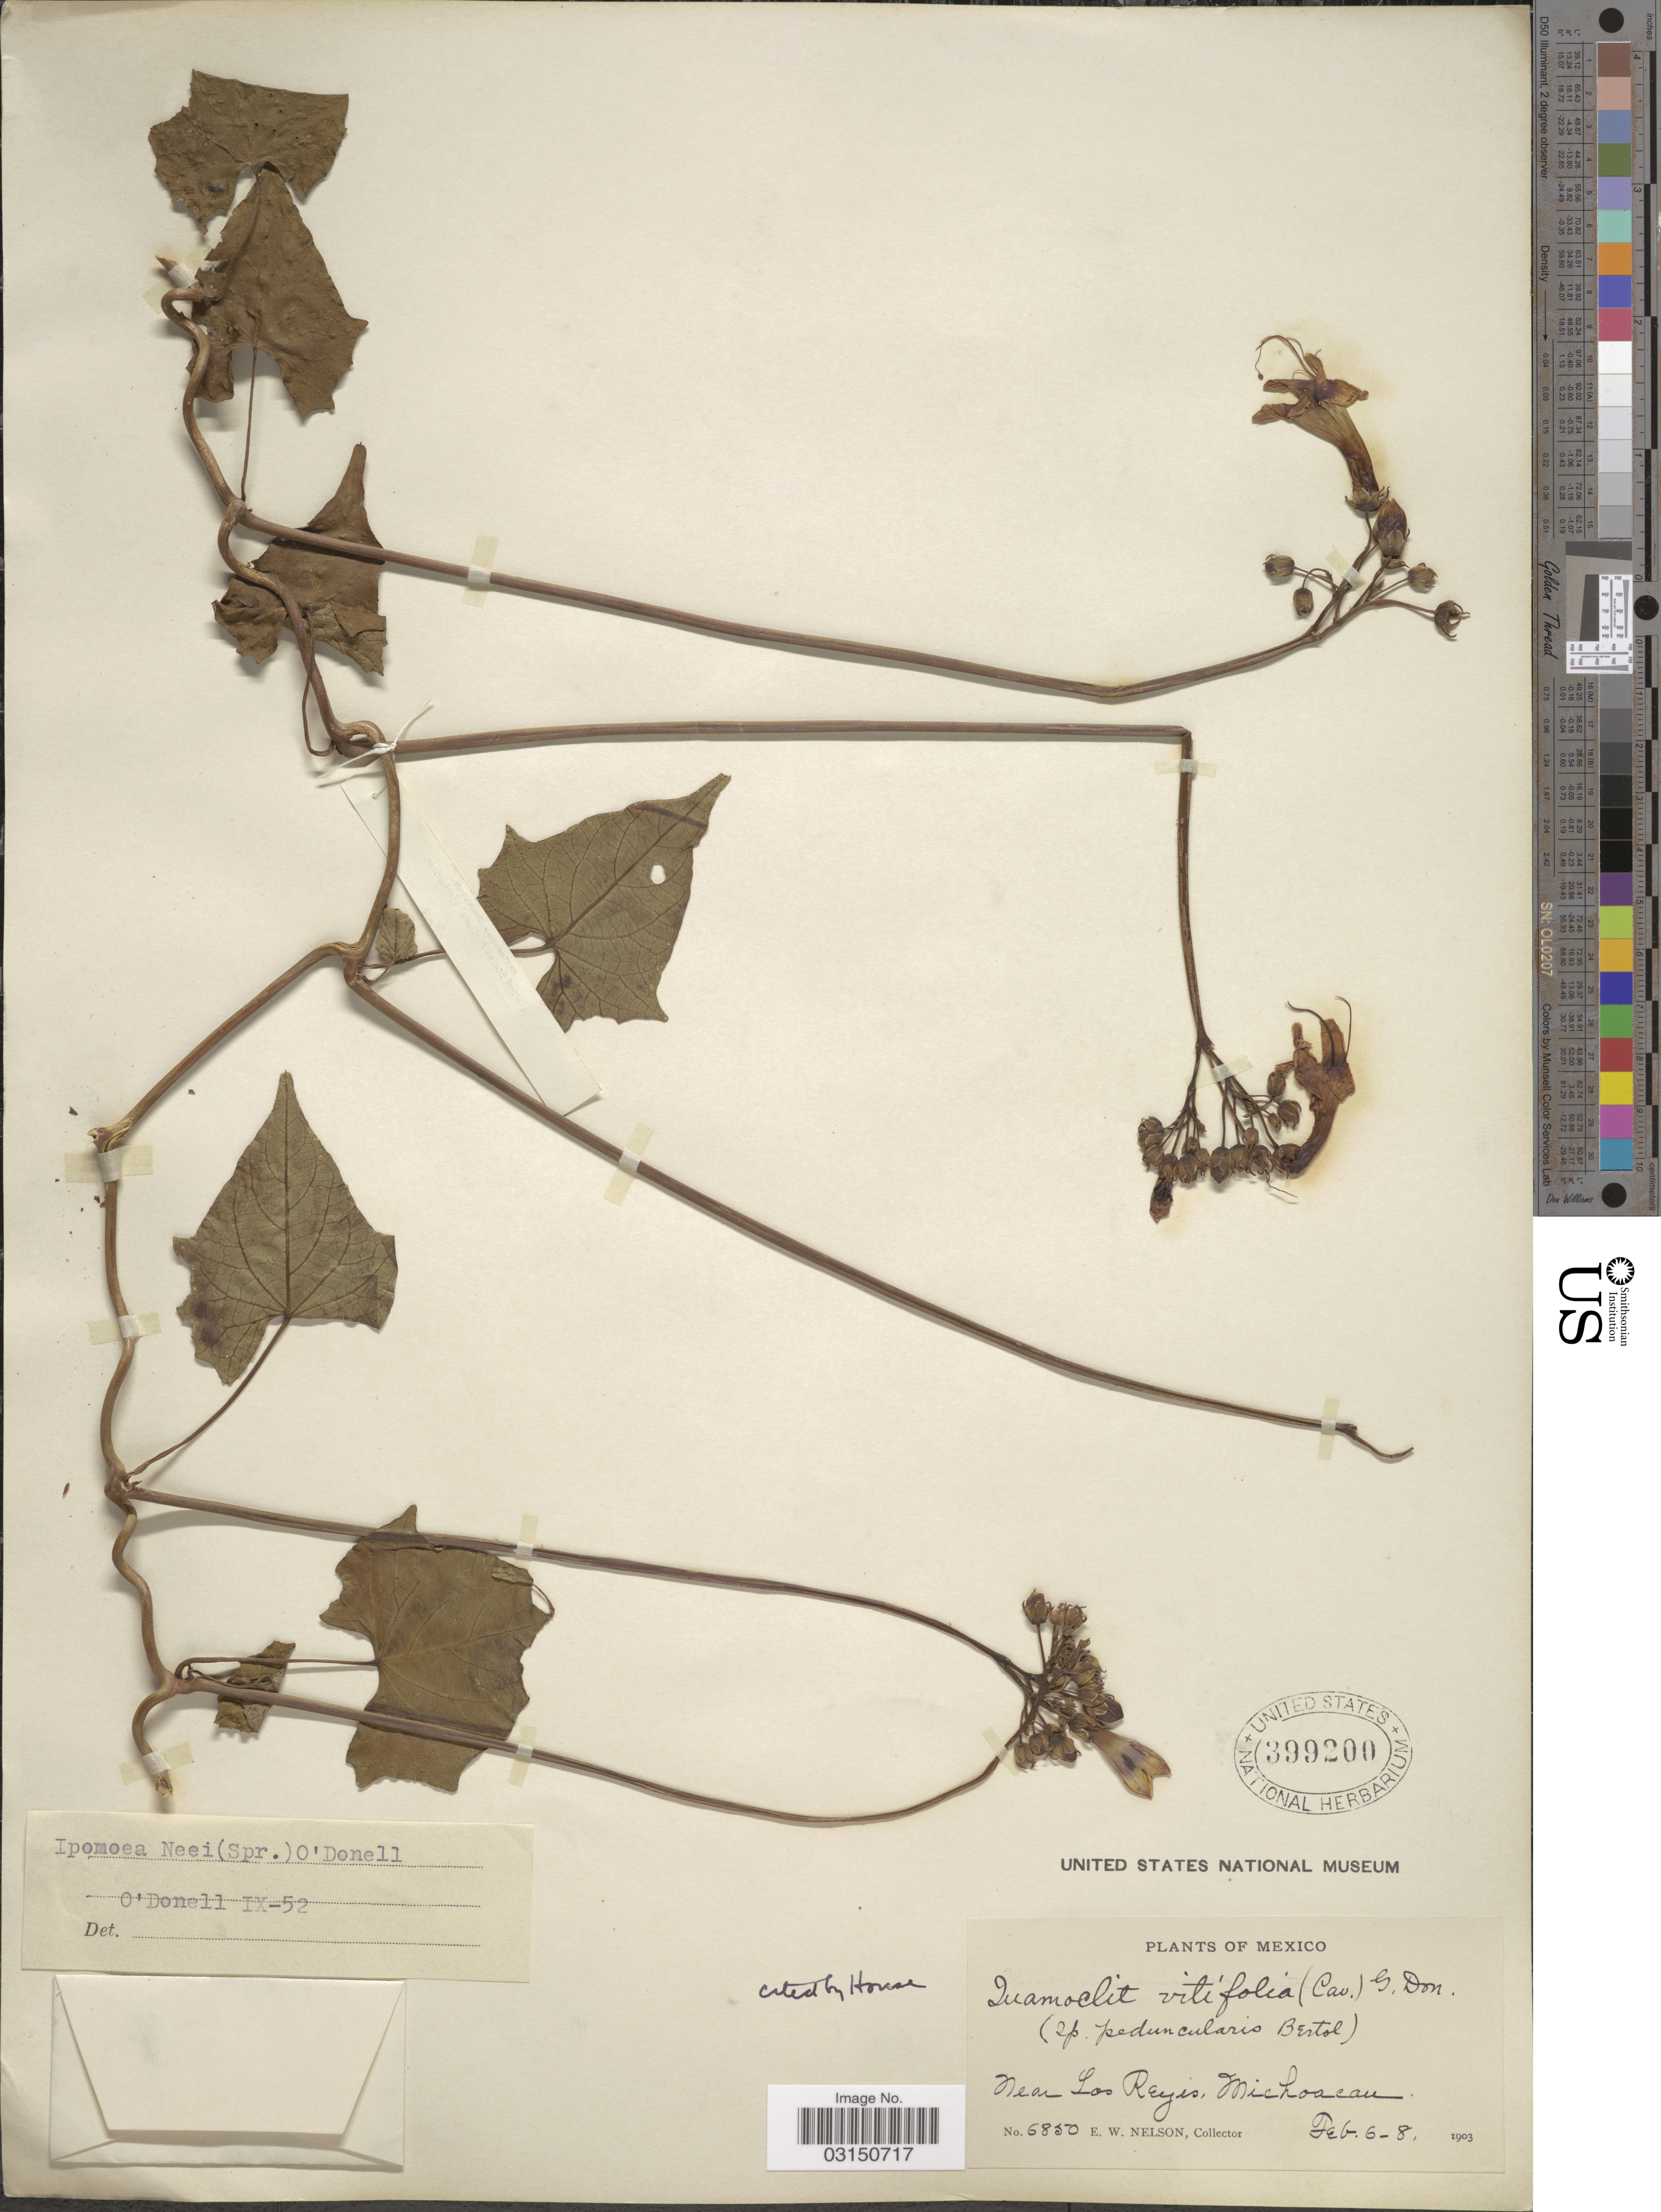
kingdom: Plantae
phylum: Tracheophyta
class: Magnoliopsida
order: Solanales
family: Convolvulaceae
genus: Ipomoea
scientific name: Ipomoea neei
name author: (Spreng.) O'Donell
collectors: E. W. Nelson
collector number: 6850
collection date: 1903-02-06/1903-02-08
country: Mexico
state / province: Michoacán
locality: Near Los Reyes.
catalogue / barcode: US 399200